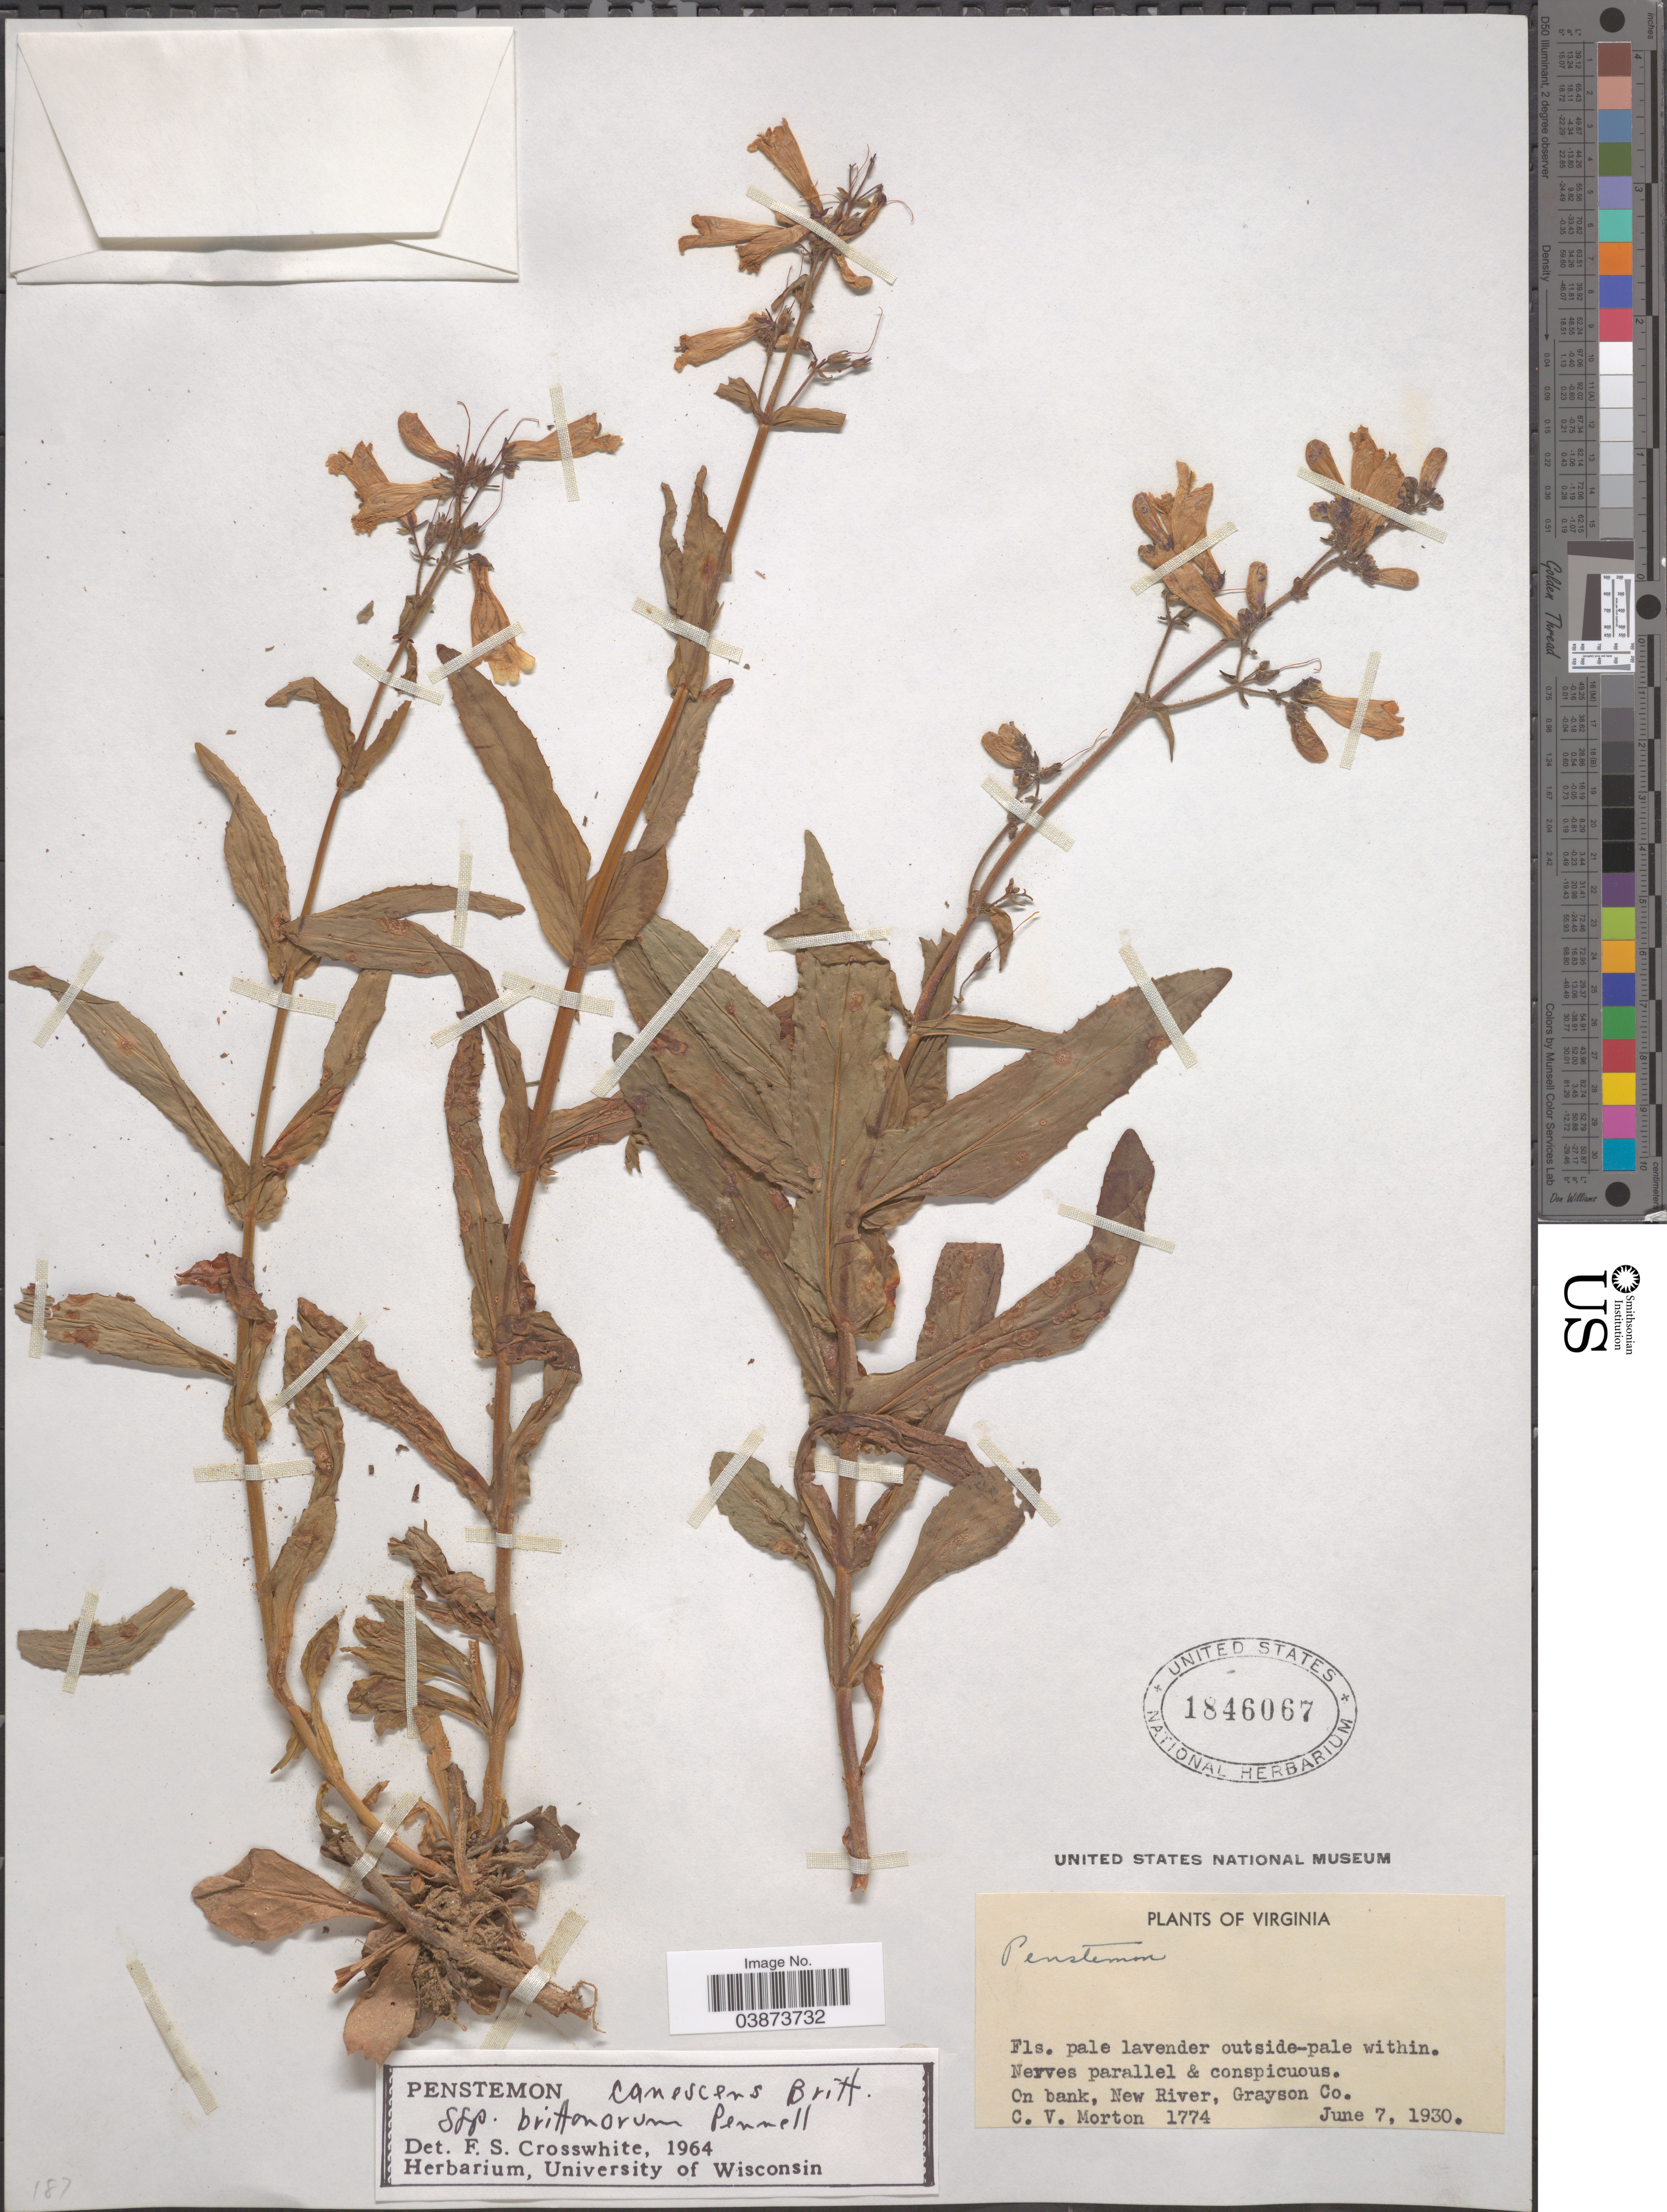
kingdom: Plantae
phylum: Tracheophyta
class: Magnoliopsida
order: Lamiales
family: Plantaginaceae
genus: Penstemon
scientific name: Penstemon brittoniorum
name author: Pennell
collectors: C. V. Morton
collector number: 1774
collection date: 1930-06-07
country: United States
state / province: Virginia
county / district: Grayson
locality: On bank, New River, Grayson Co.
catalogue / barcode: US 1846067